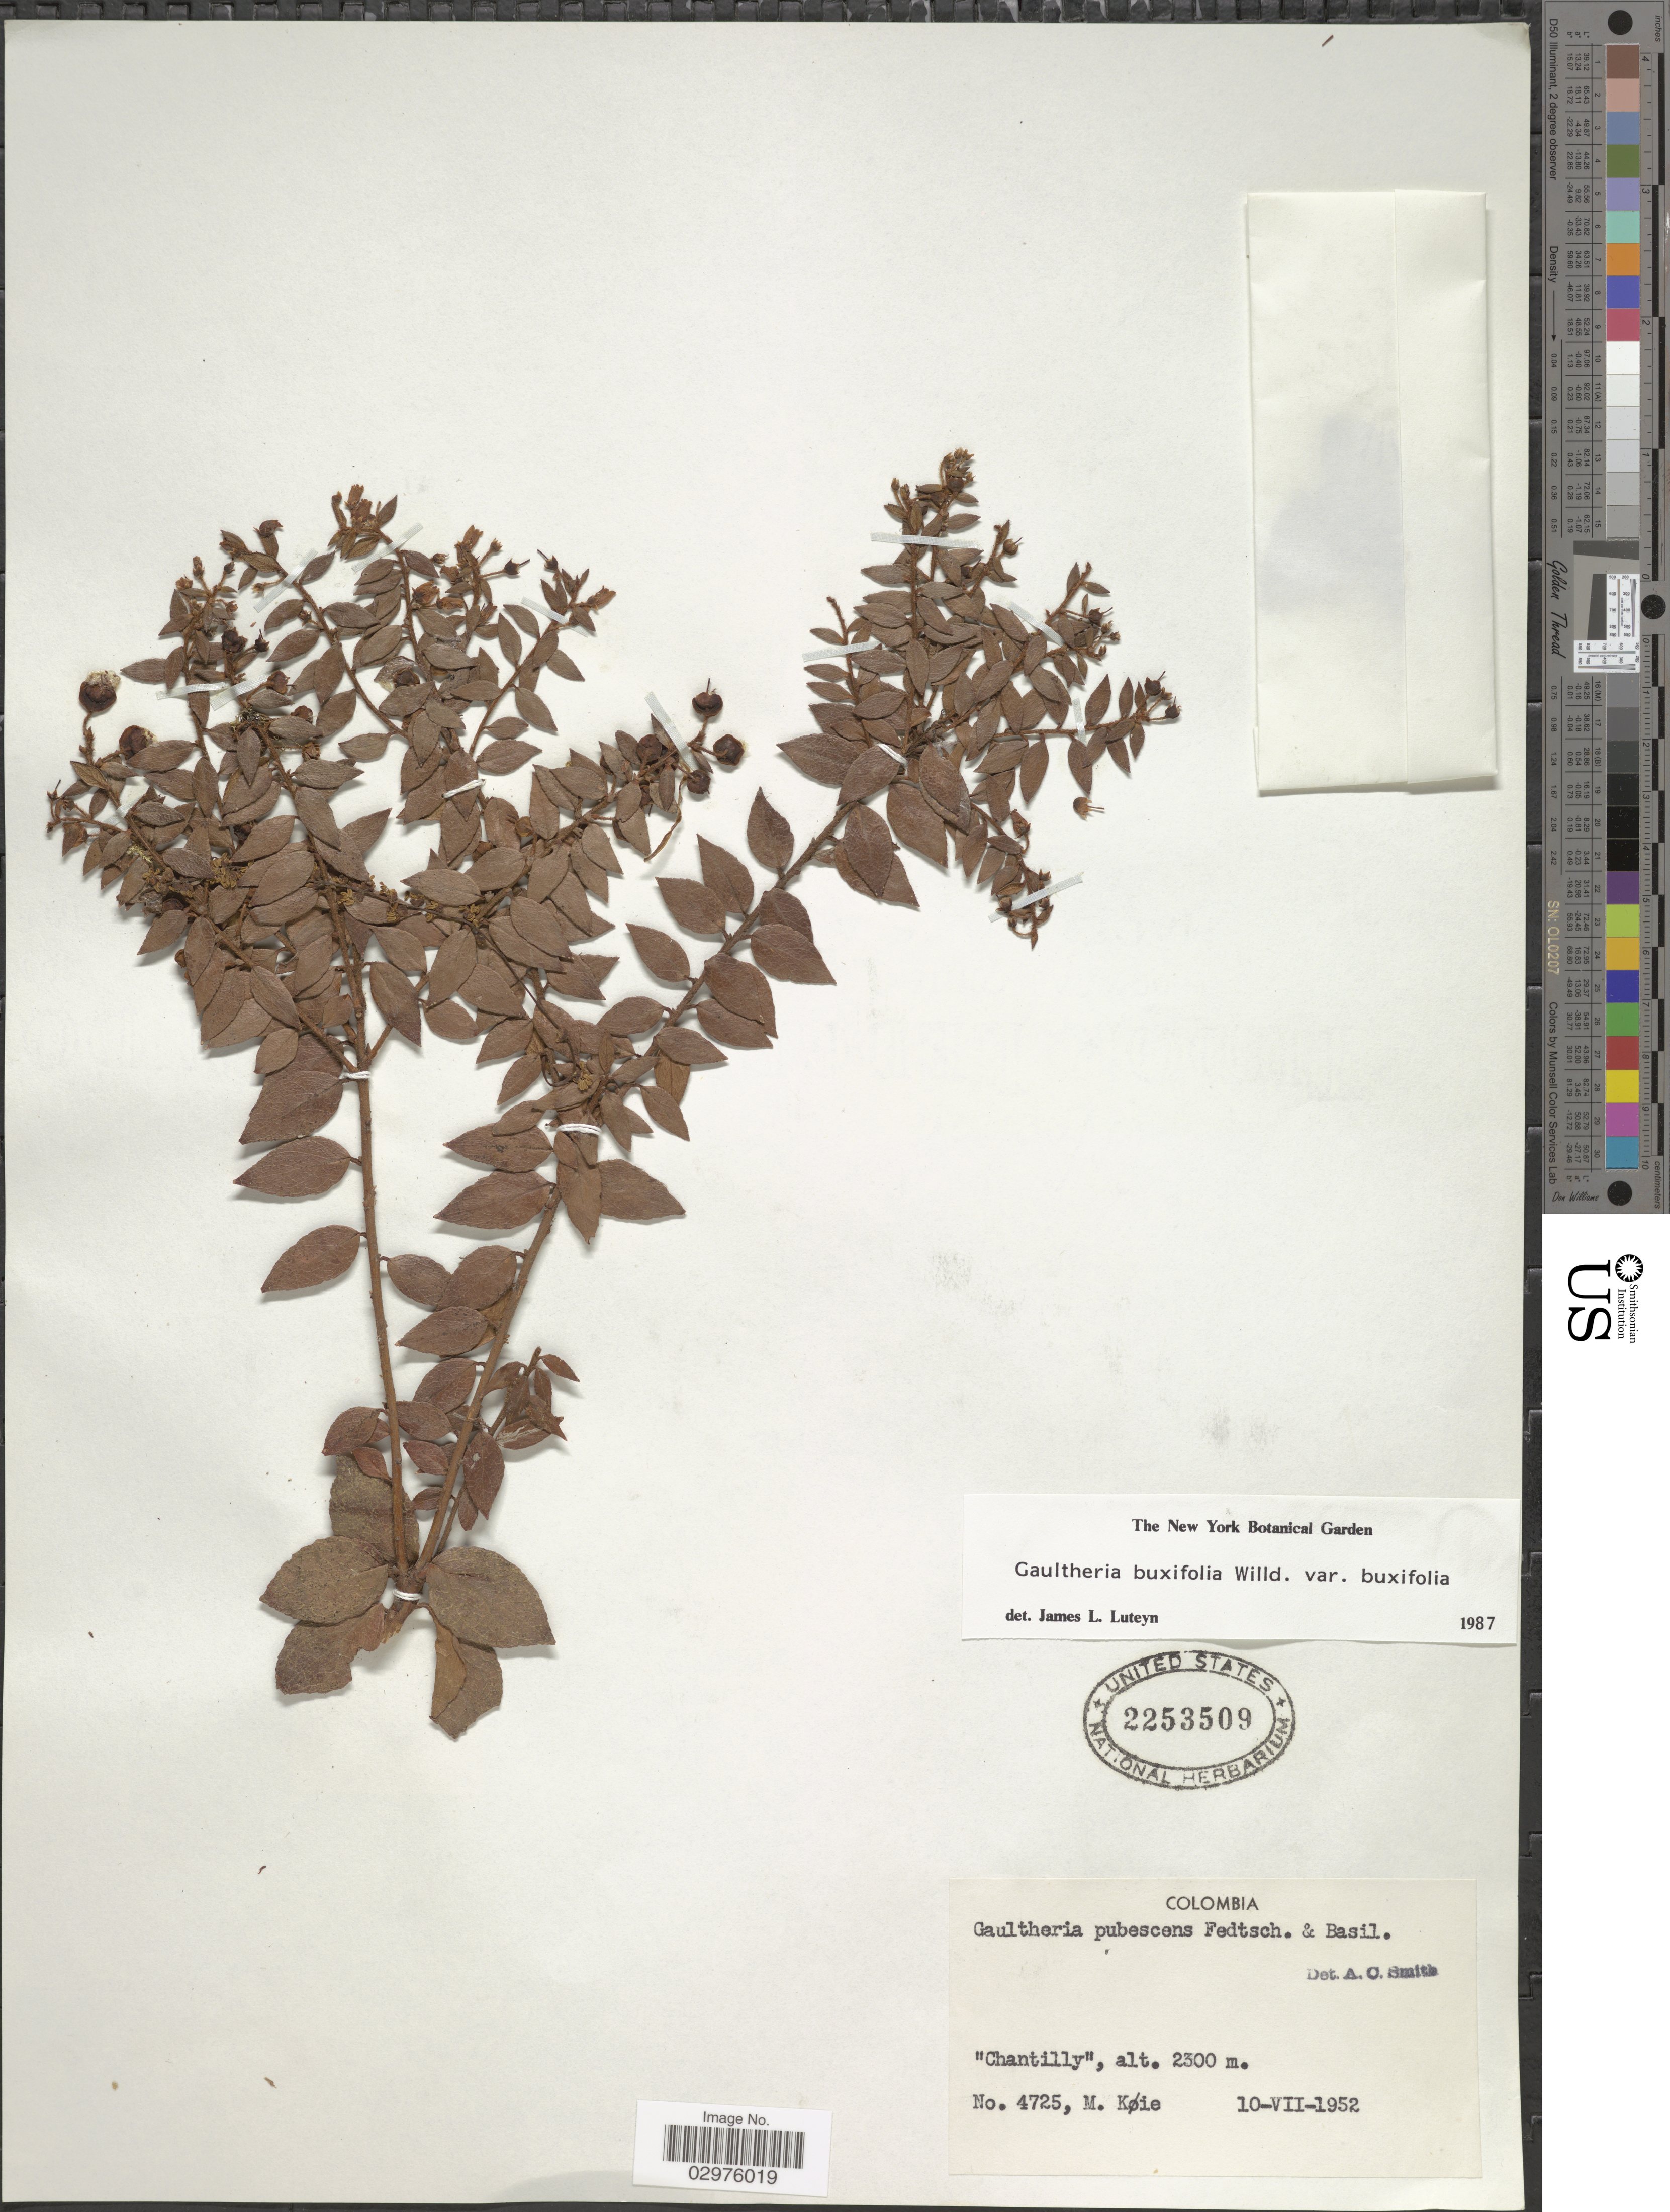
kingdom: Plantae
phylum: Tracheophyta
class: Magnoliopsida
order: Ericales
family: Ericaceae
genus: Gaultheria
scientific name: Gaultheria buxifolia var. buxifolia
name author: Willd.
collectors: M. Köie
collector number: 4725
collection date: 1952-07-10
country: Colombia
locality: Chantilly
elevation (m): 2300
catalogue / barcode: US 2253509